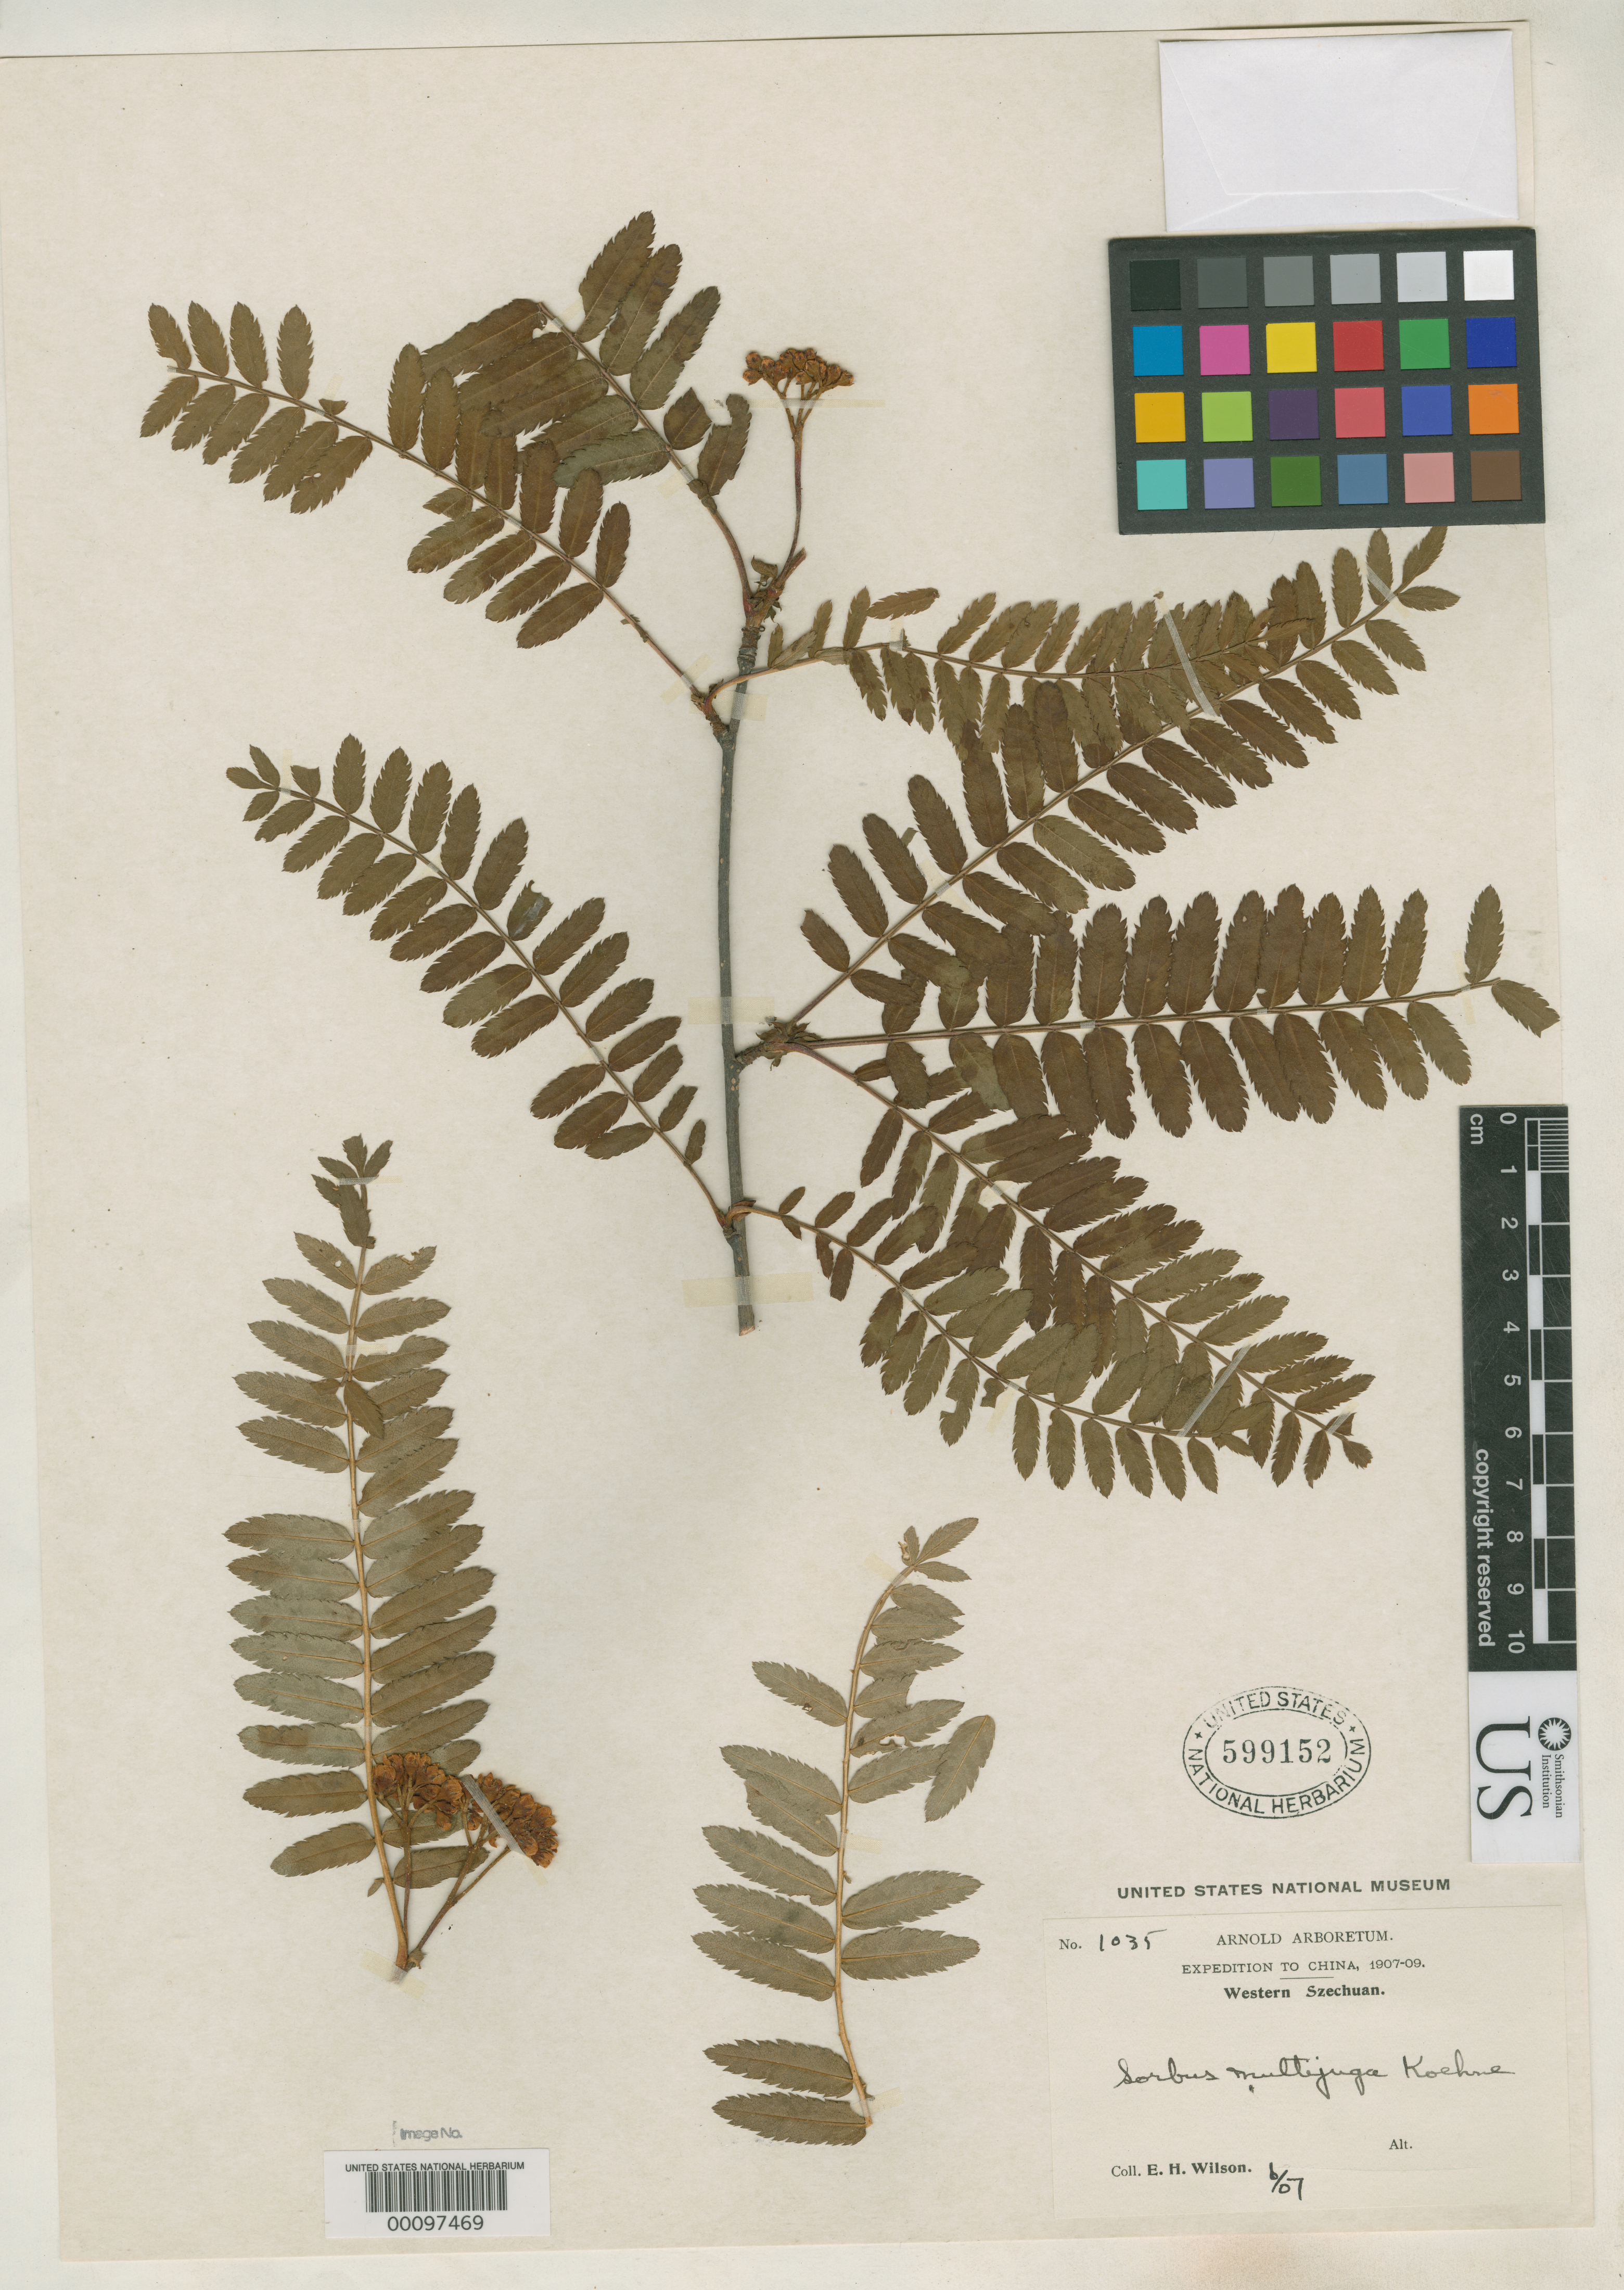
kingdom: Plantae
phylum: Tracheophyta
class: Magnoliopsida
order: Rosales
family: Rosaceae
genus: Sorbus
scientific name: Sorbus multijuga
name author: Koehne in Sarg.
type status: Possible Type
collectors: E. H. Wilson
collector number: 1035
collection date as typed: Jun 1907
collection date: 1907-06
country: China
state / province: Sichuan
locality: Western Szechuan. [Protologue, West and near Wen-ch'uan Hsien.]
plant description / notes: Presumably original material, but type (with same collection number) collected June 1908 according to protologue. Note also that other material of Wilson 1035 is type material of Sorbus rehderiana var. grosseserrata (apparently as a mixed collection, as alluded by Koehne)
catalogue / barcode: US 599152